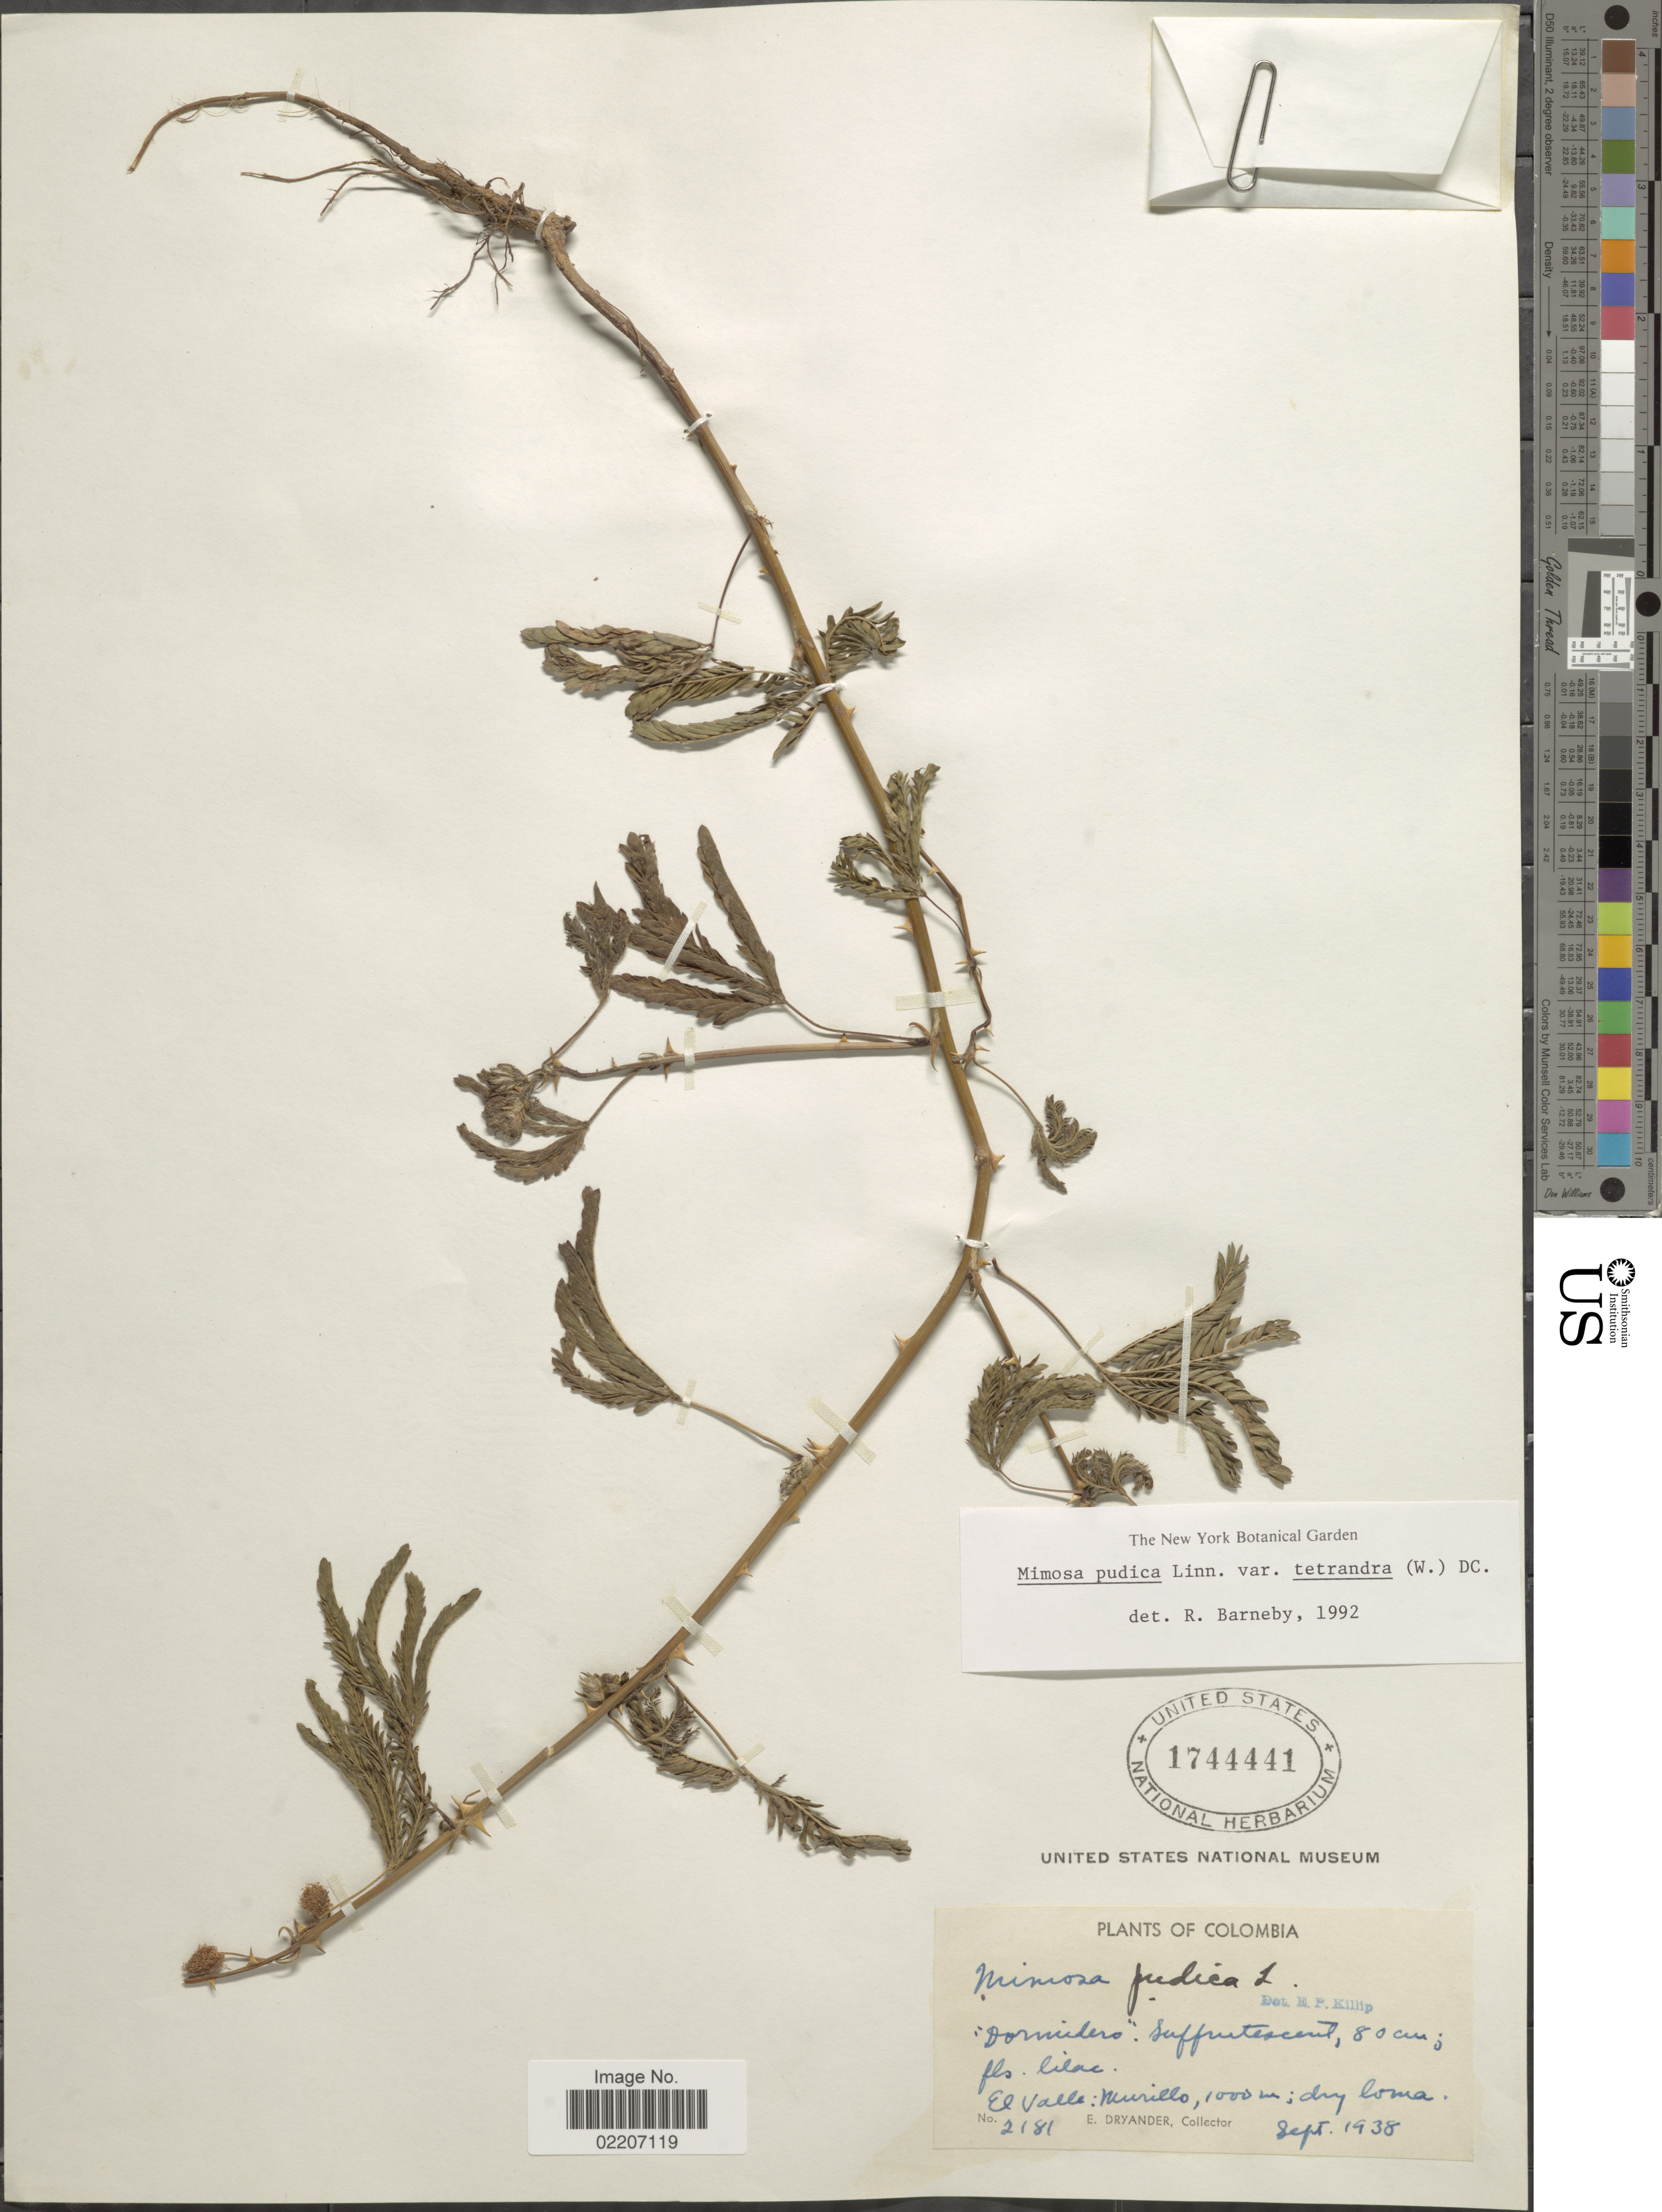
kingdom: Plantae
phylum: Tracheophyta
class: Magnoliopsida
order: Fabales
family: Fabaceae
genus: Mimosa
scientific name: Mimosa pudica var. tetrandra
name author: L.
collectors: E. Dryander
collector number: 2181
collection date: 1938-09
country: Colombia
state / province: Valle del Cauca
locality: El Valle: Murillo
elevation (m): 1000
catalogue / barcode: US 1744441